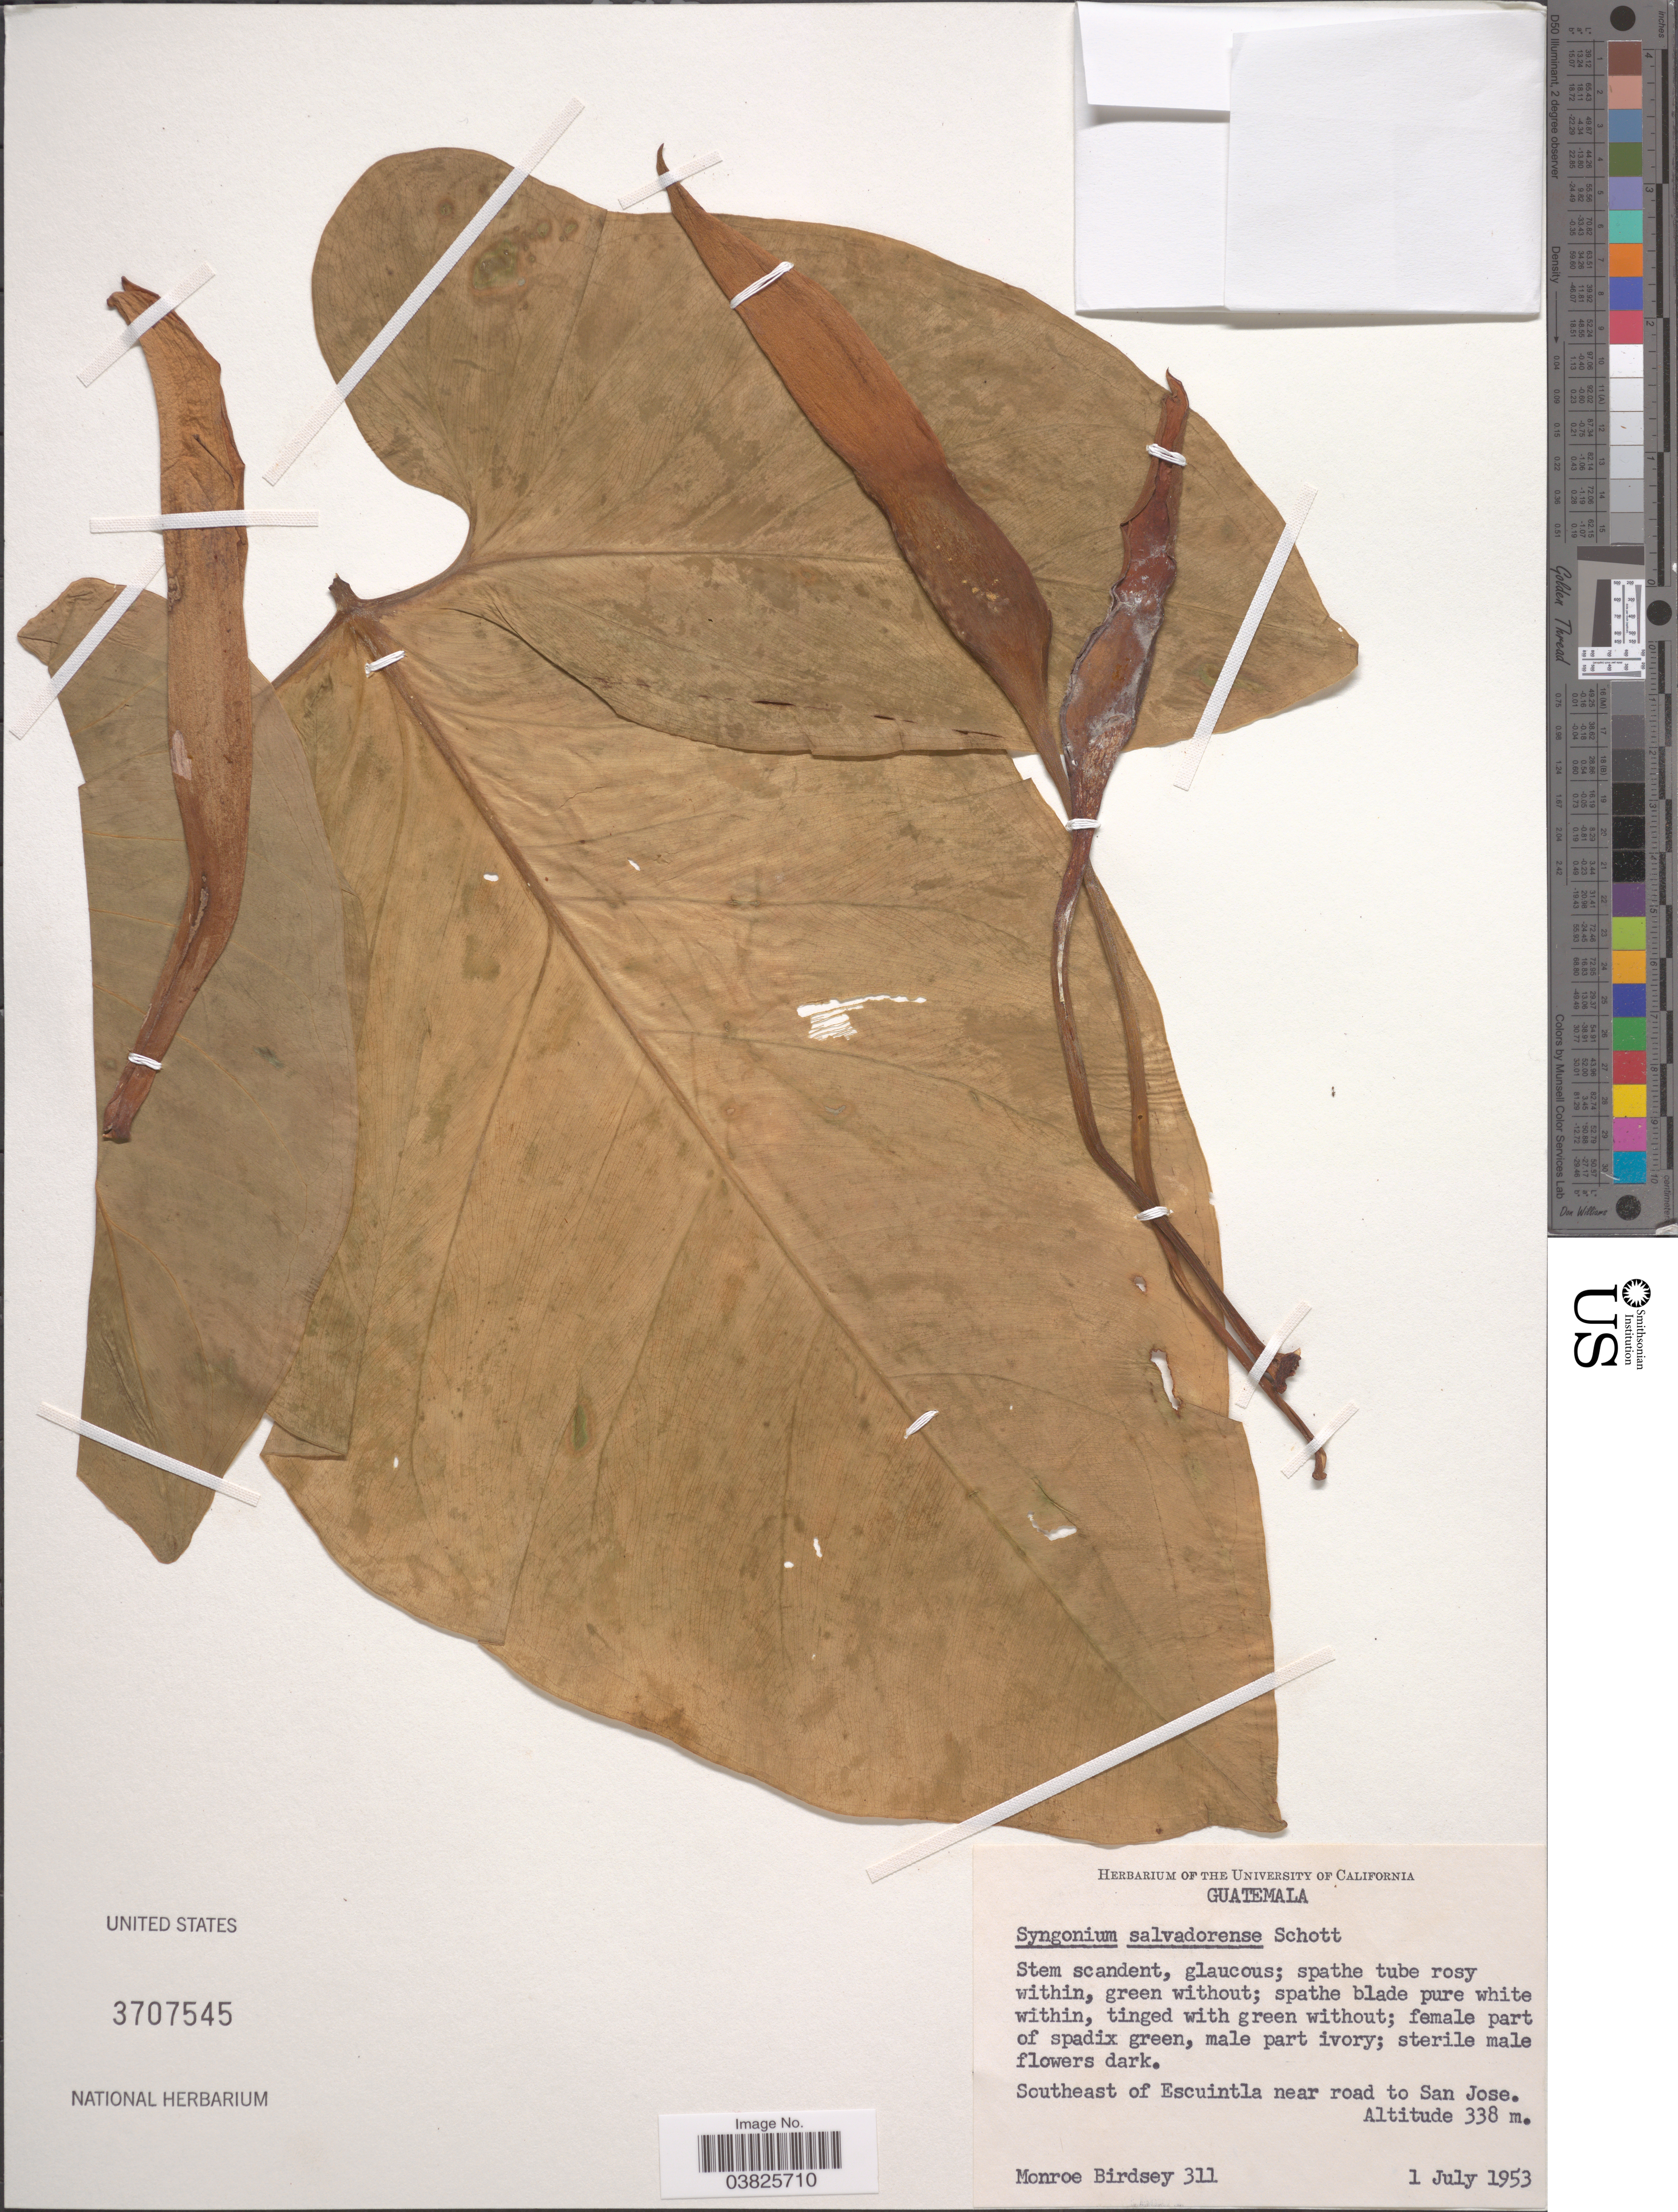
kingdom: Plantae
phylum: Tracheophyta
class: Liliopsida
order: Alismatales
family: Araceae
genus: Syngonium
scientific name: Syngonium salvadorense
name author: Schott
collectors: M. Birdsey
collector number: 311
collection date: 1953-07-01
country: Guatemala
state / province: Escuintla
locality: Southeast of Escuintla near road to San Jose.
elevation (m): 338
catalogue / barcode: US 3707545